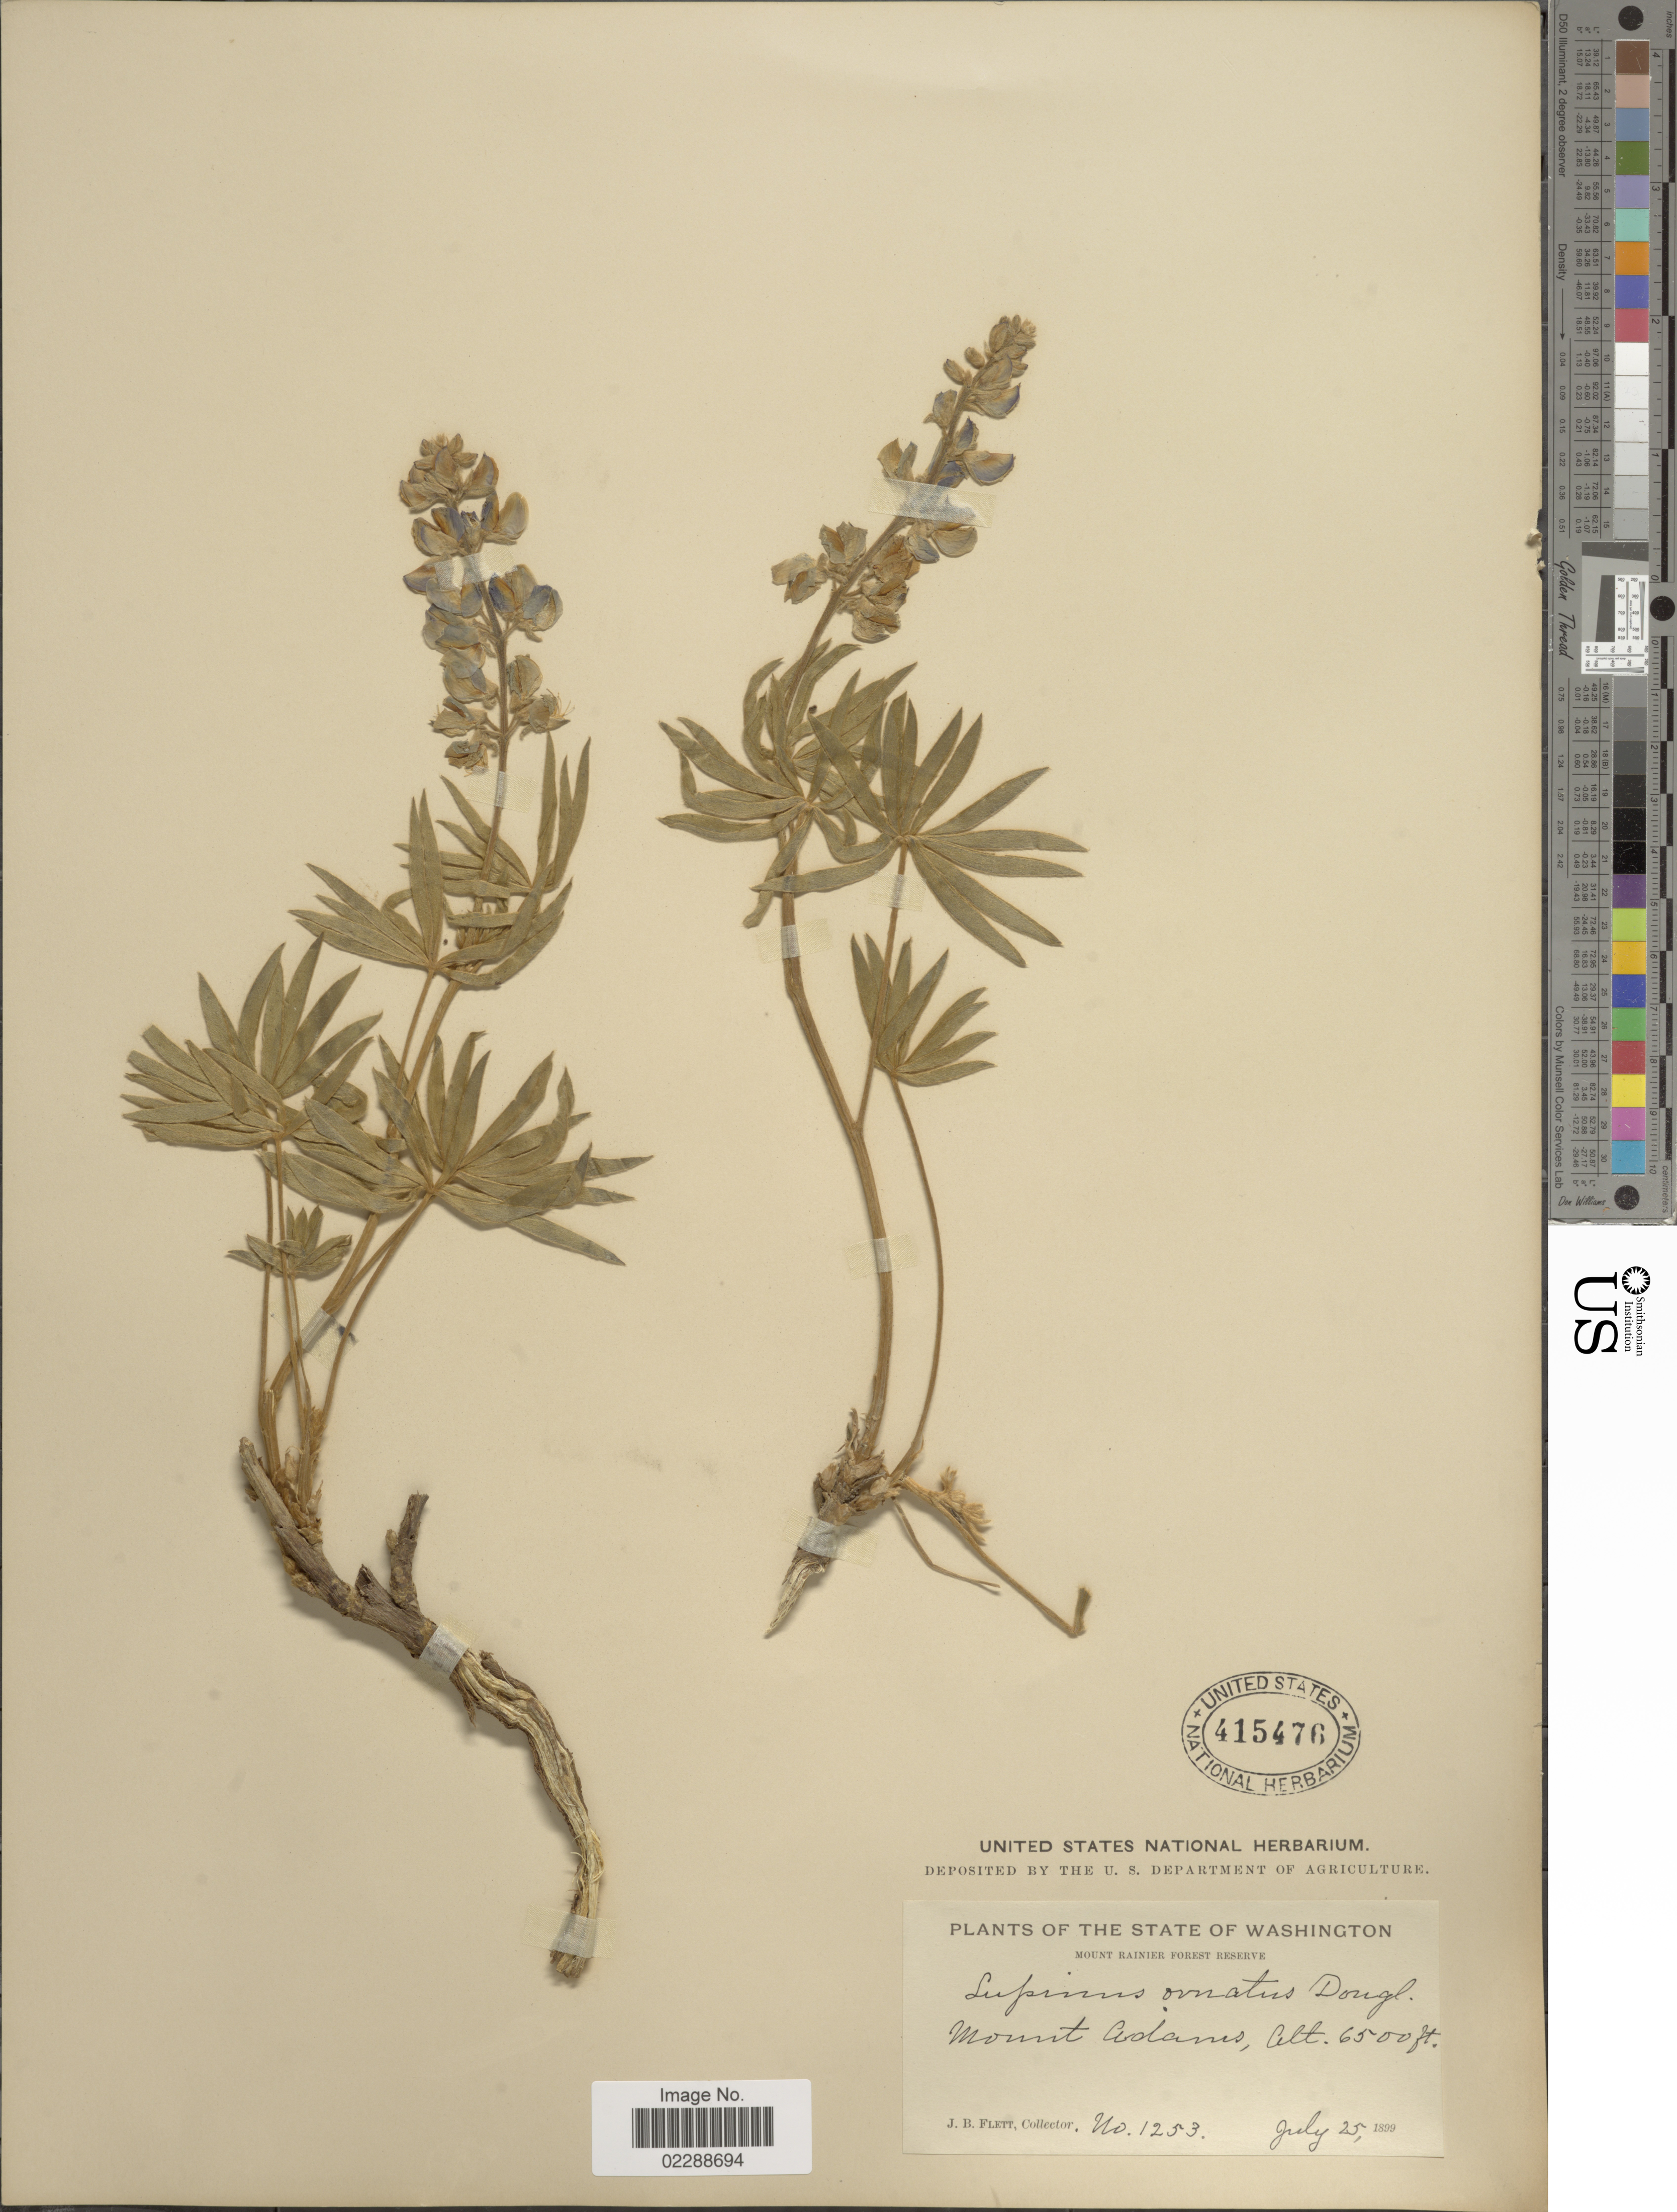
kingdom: Plantae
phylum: Tracheophyta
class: Magnoliopsida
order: Fabales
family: Fabaceae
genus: Lupinus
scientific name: Lupinus sp.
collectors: J. Flett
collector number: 1253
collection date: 1899-07-25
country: United States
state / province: Washington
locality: The State of Washington, Mount Colones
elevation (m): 1981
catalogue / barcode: US 415476